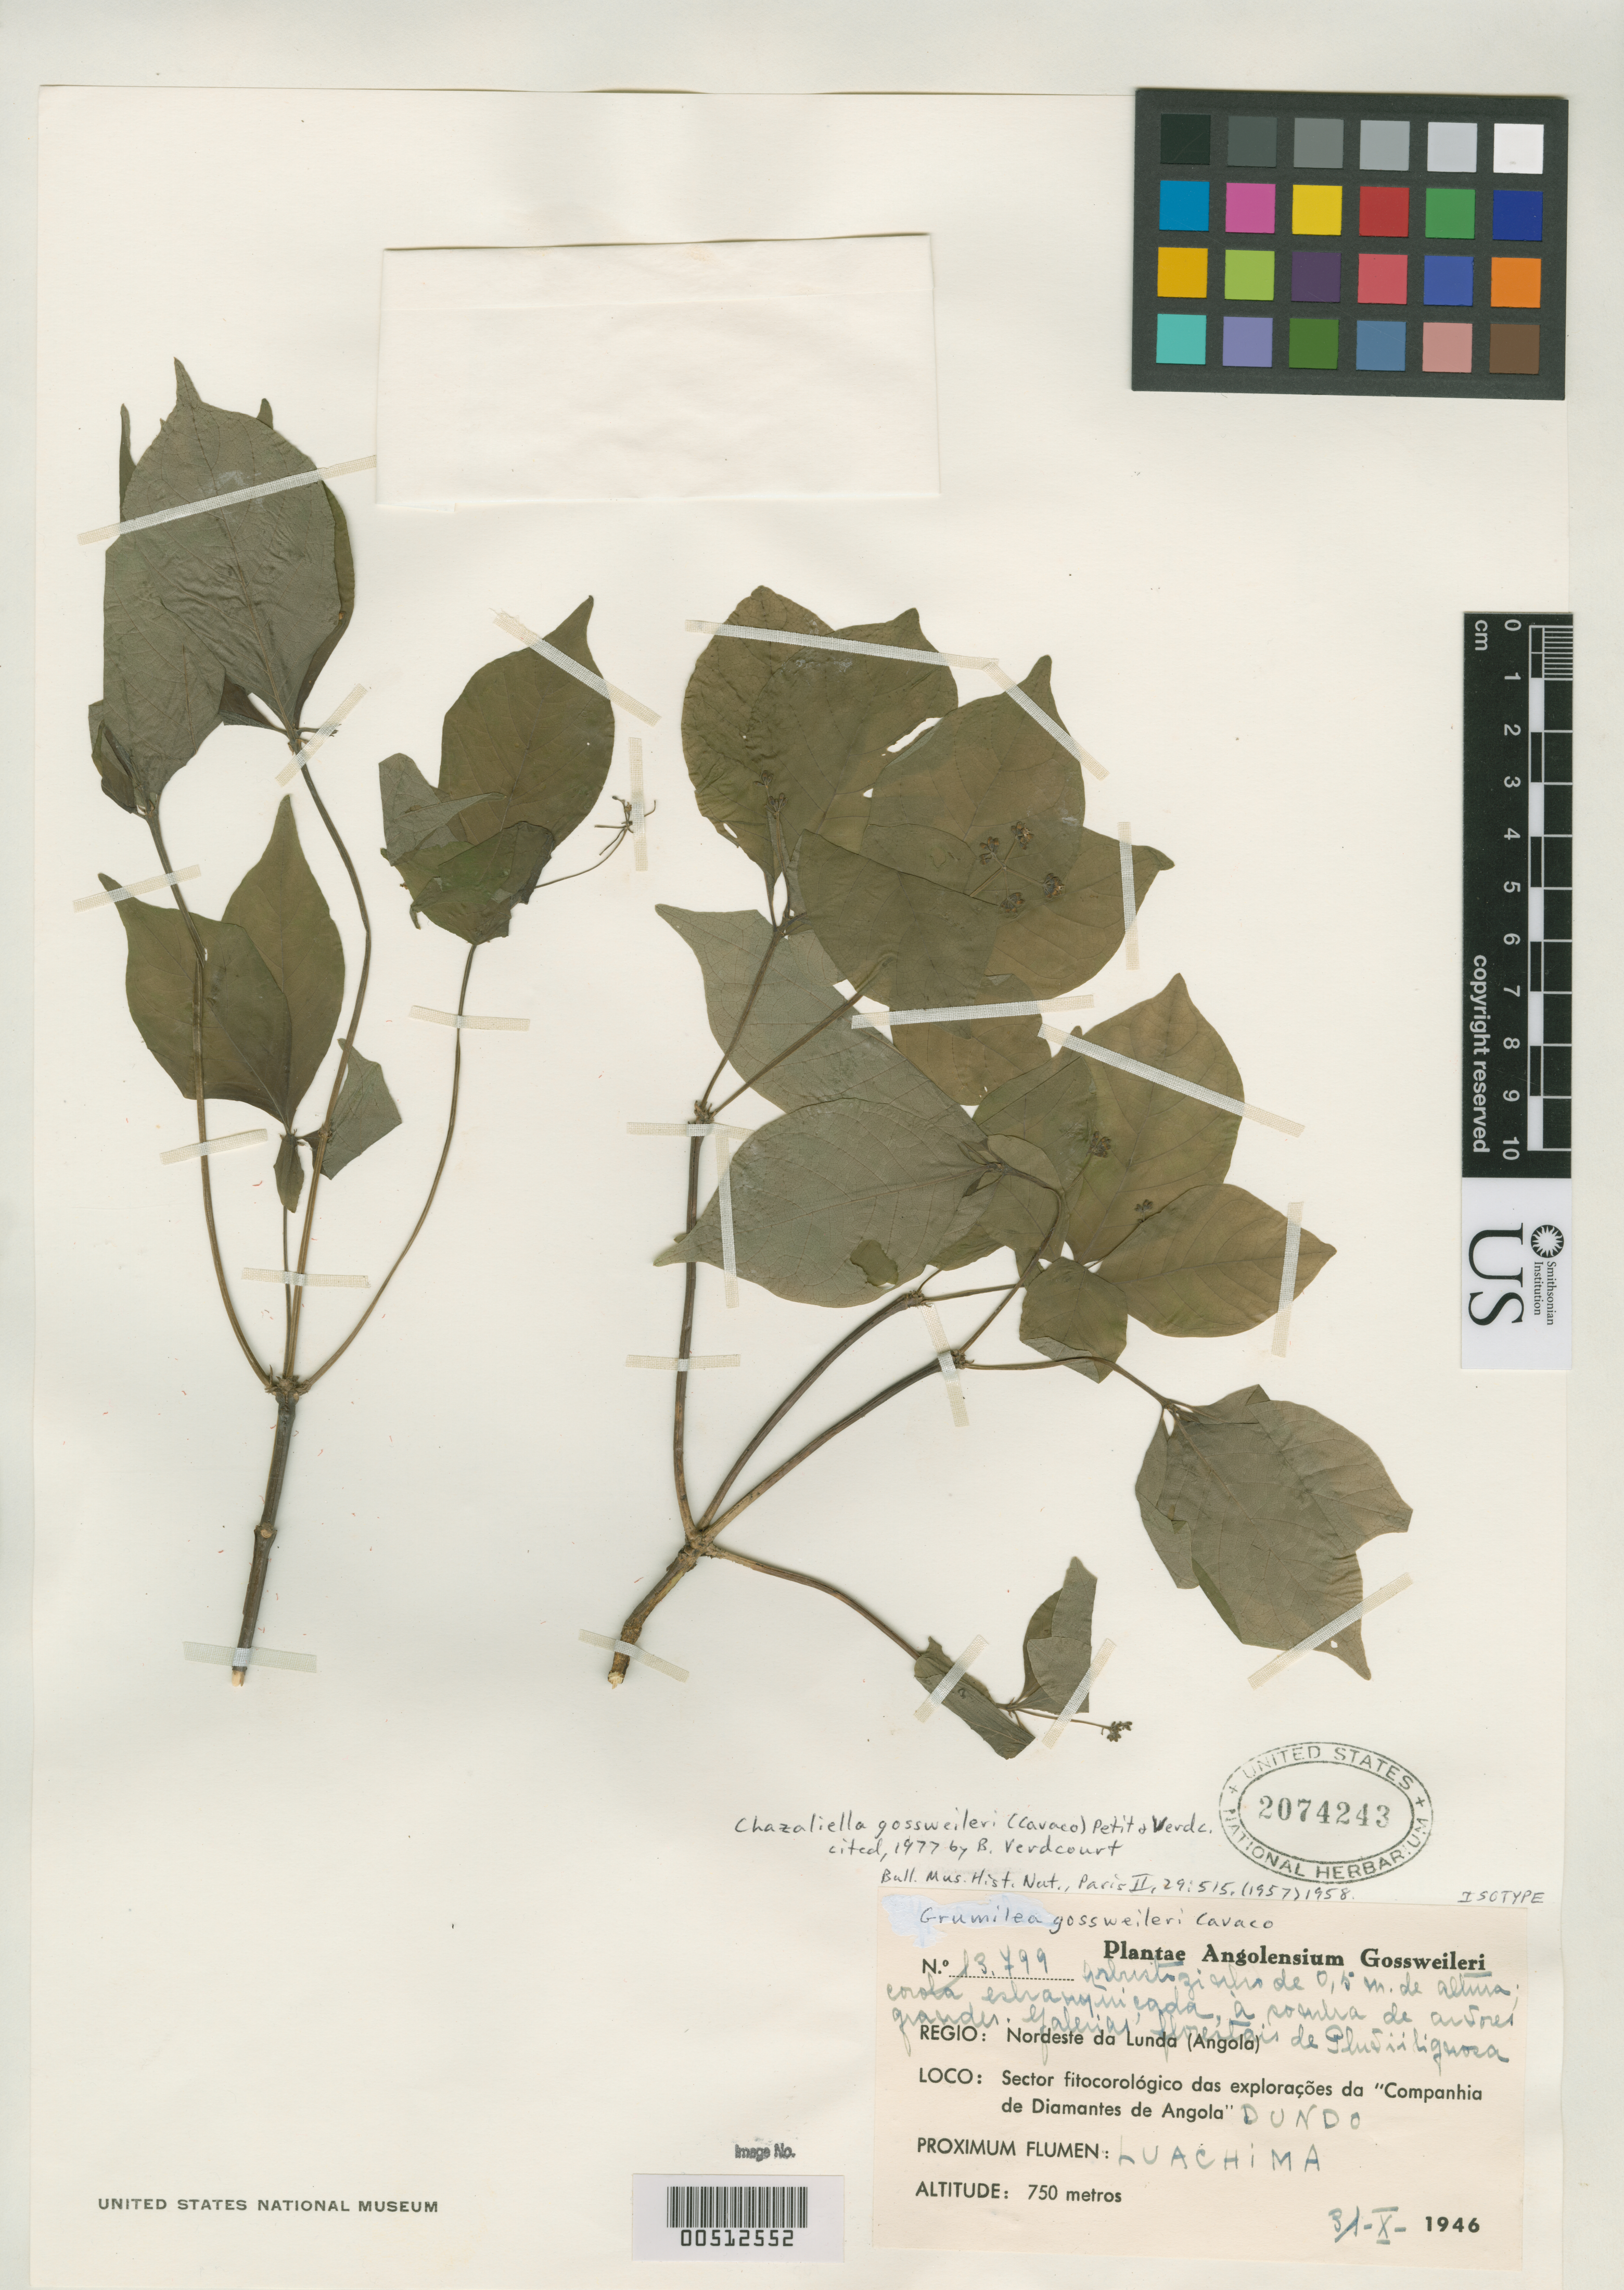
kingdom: Plantae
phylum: Tracheophyta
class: Magnoliopsida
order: Gentianales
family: Rubiaceae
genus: Grumilea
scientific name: Grumilea gossweileri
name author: Cavaco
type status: Isotype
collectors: J. Gossweiler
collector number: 13799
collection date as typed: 31 Oct 1946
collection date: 1946-10-31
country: Angola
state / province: Lunda Norte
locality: Dundo, nordeste da Lunda, sector Fitocorologico das Exploracoes da Companhia de Diamantes de Angolo.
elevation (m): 750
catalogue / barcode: US 2074243